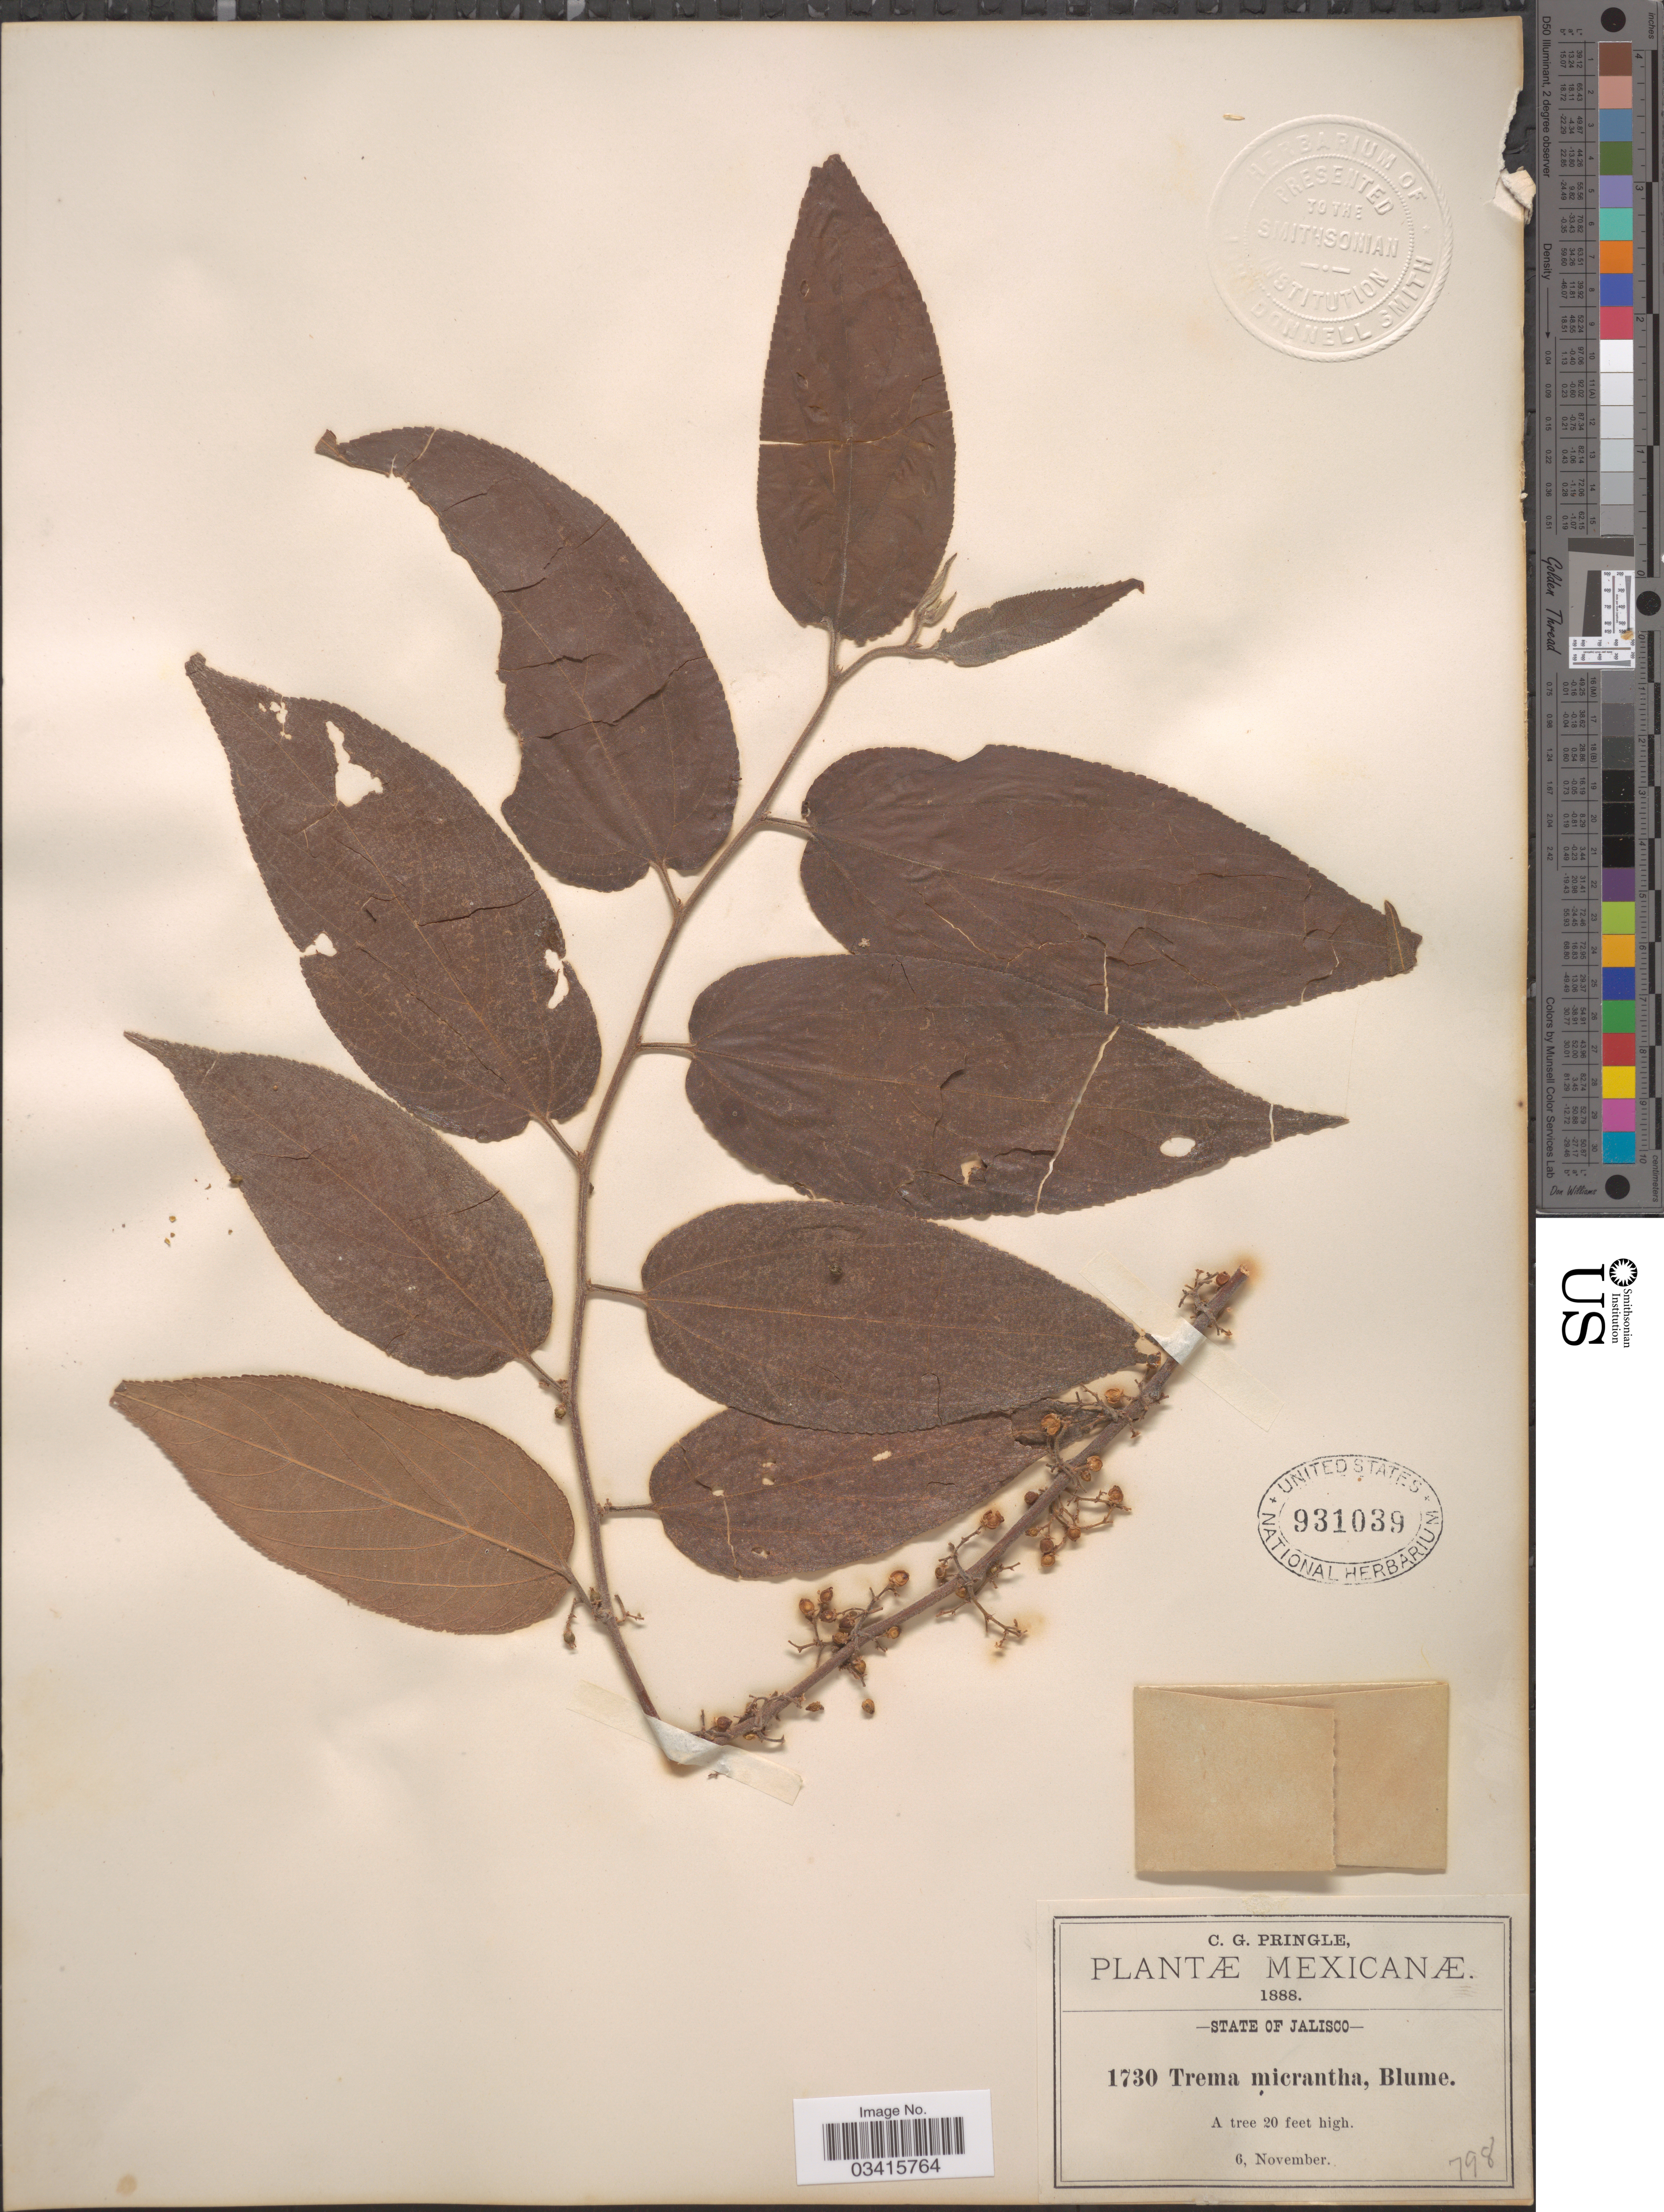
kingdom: Plantae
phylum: Tracheophyta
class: Magnoliopsida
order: Rosales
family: Cannabaceae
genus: Trema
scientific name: Trema micranthum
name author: (L.) Blume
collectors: C. G. Pringle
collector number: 1730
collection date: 1888-11-06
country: Mexico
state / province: Jalisco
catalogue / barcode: US 931039